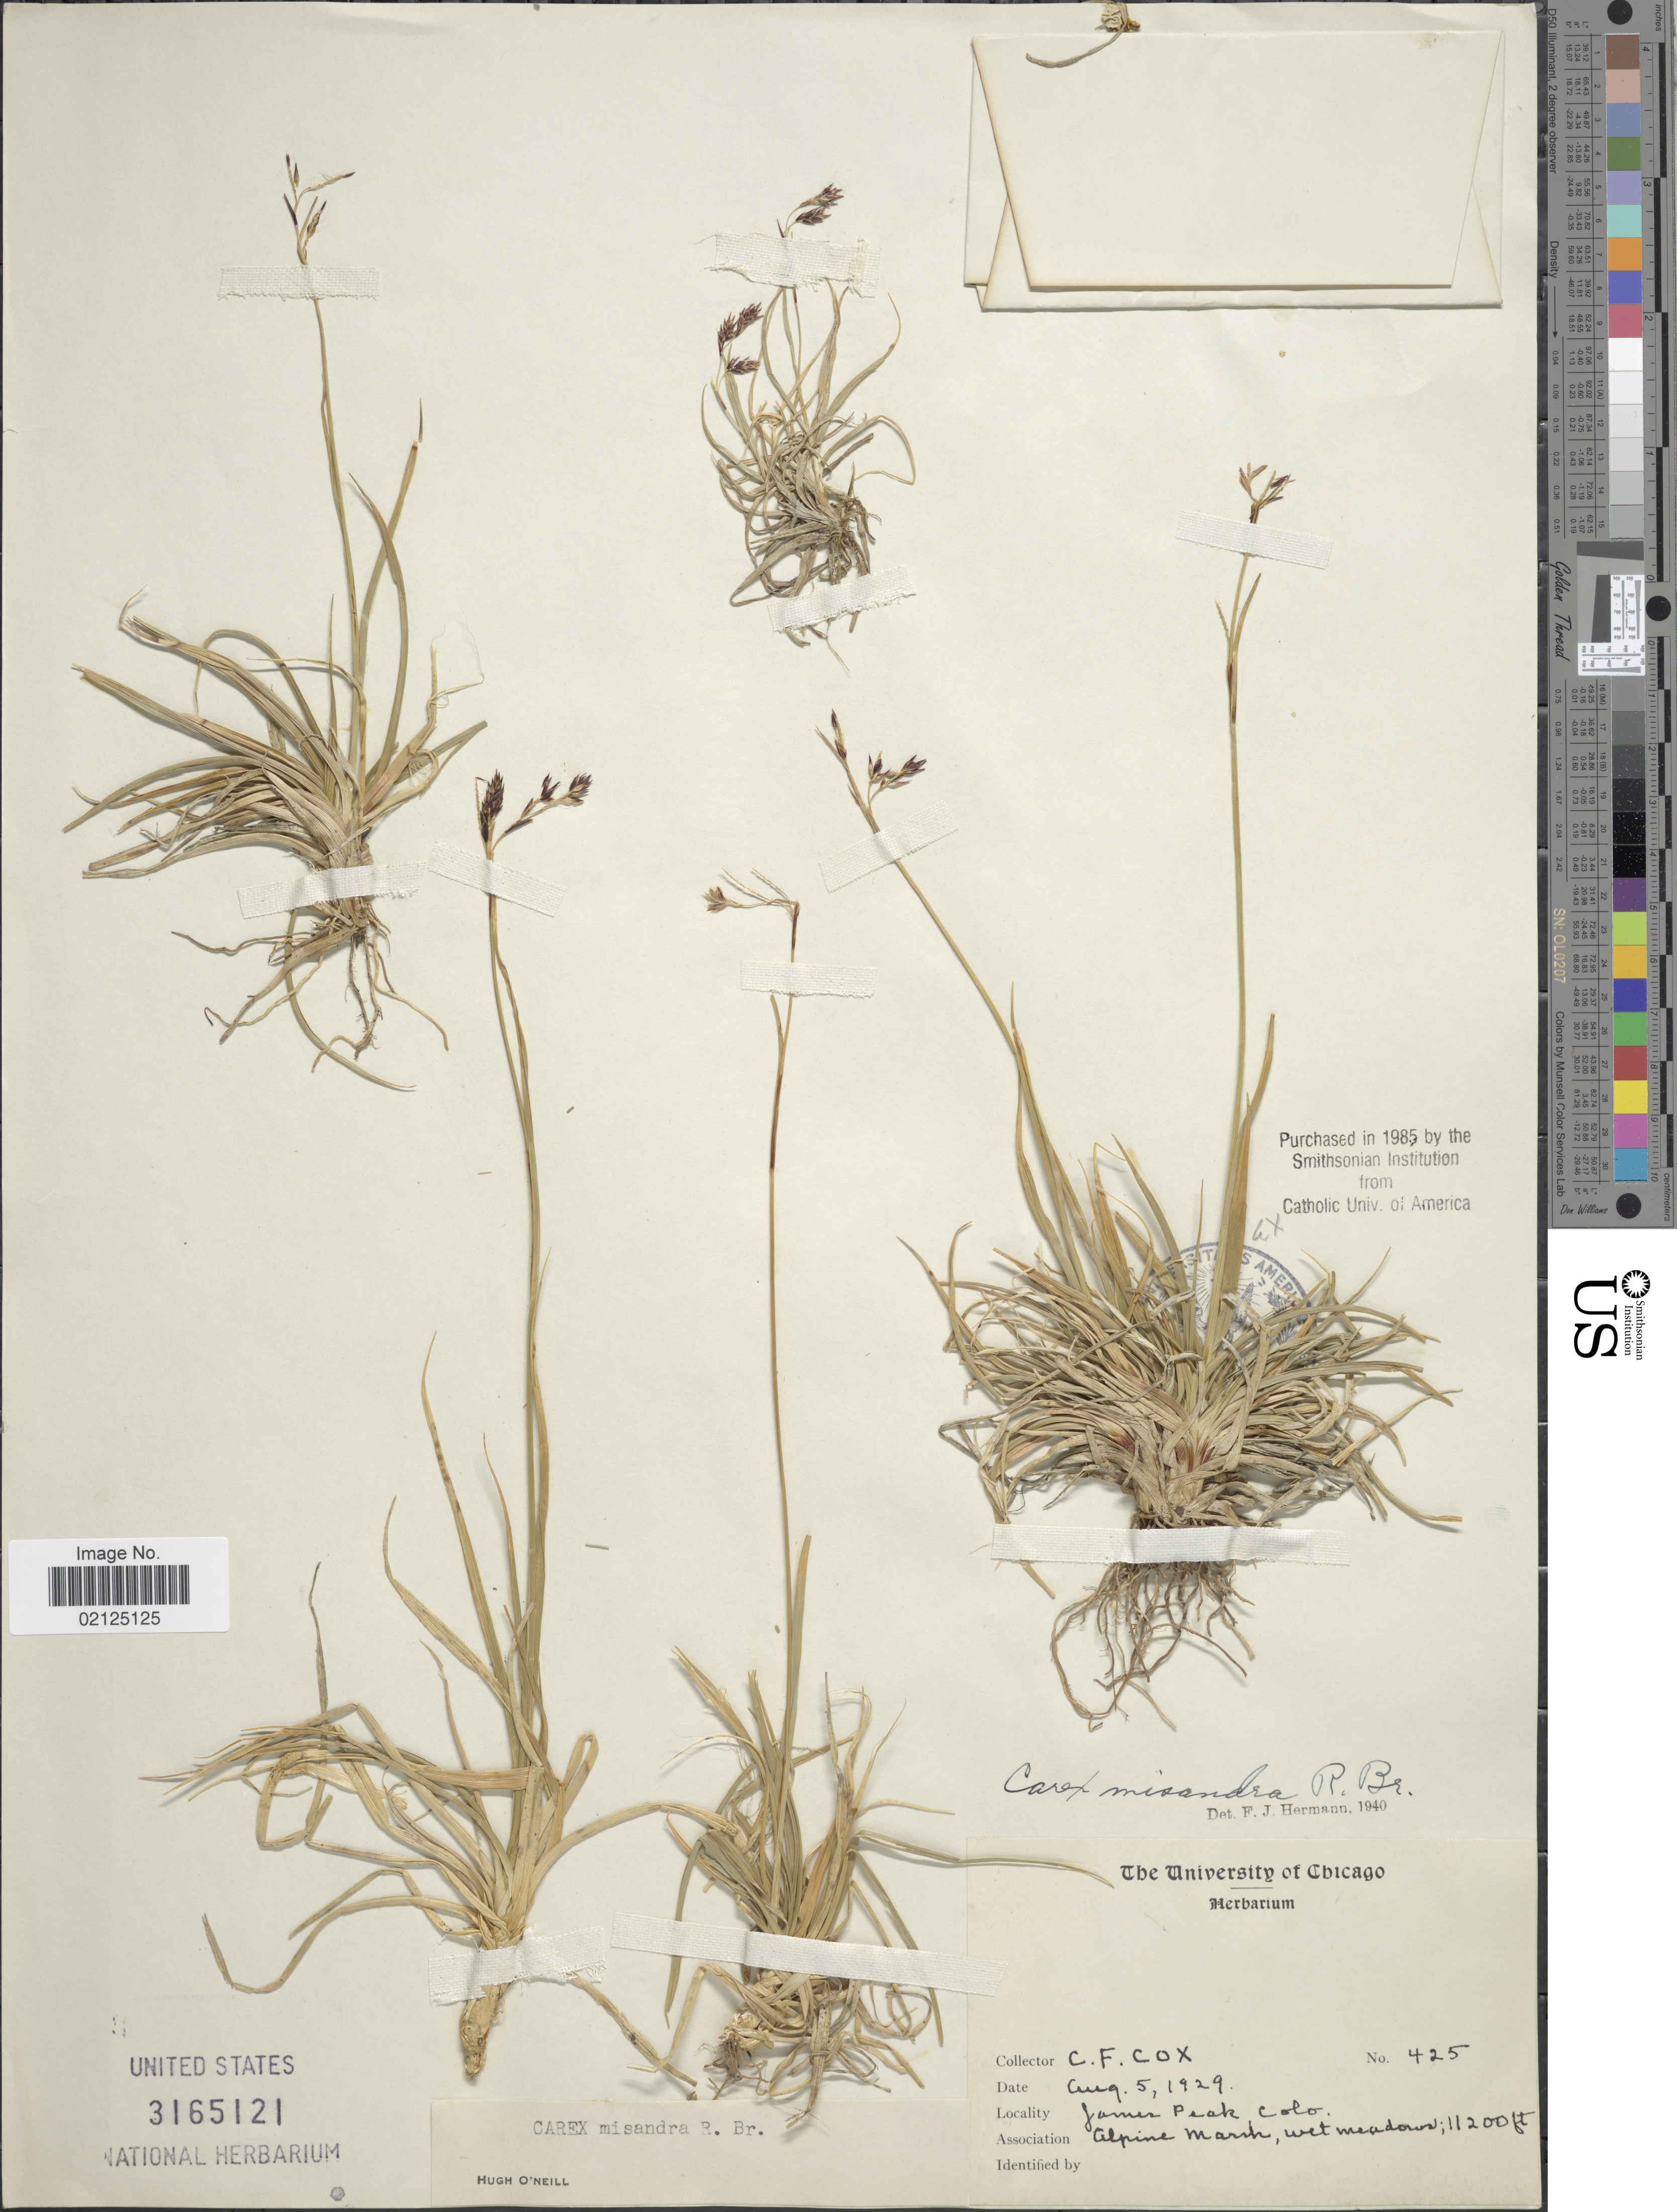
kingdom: Plantae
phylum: Tracheophyta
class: Liliopsida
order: Poales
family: Cyperaceae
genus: Carex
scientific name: Carex fuliginosa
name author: Schkuhr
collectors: C. Cox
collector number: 425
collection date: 1929-08-05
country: United States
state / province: Colorado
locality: James Peak, Alpine Marsh, wet meadow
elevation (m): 3414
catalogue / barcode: US 3165121